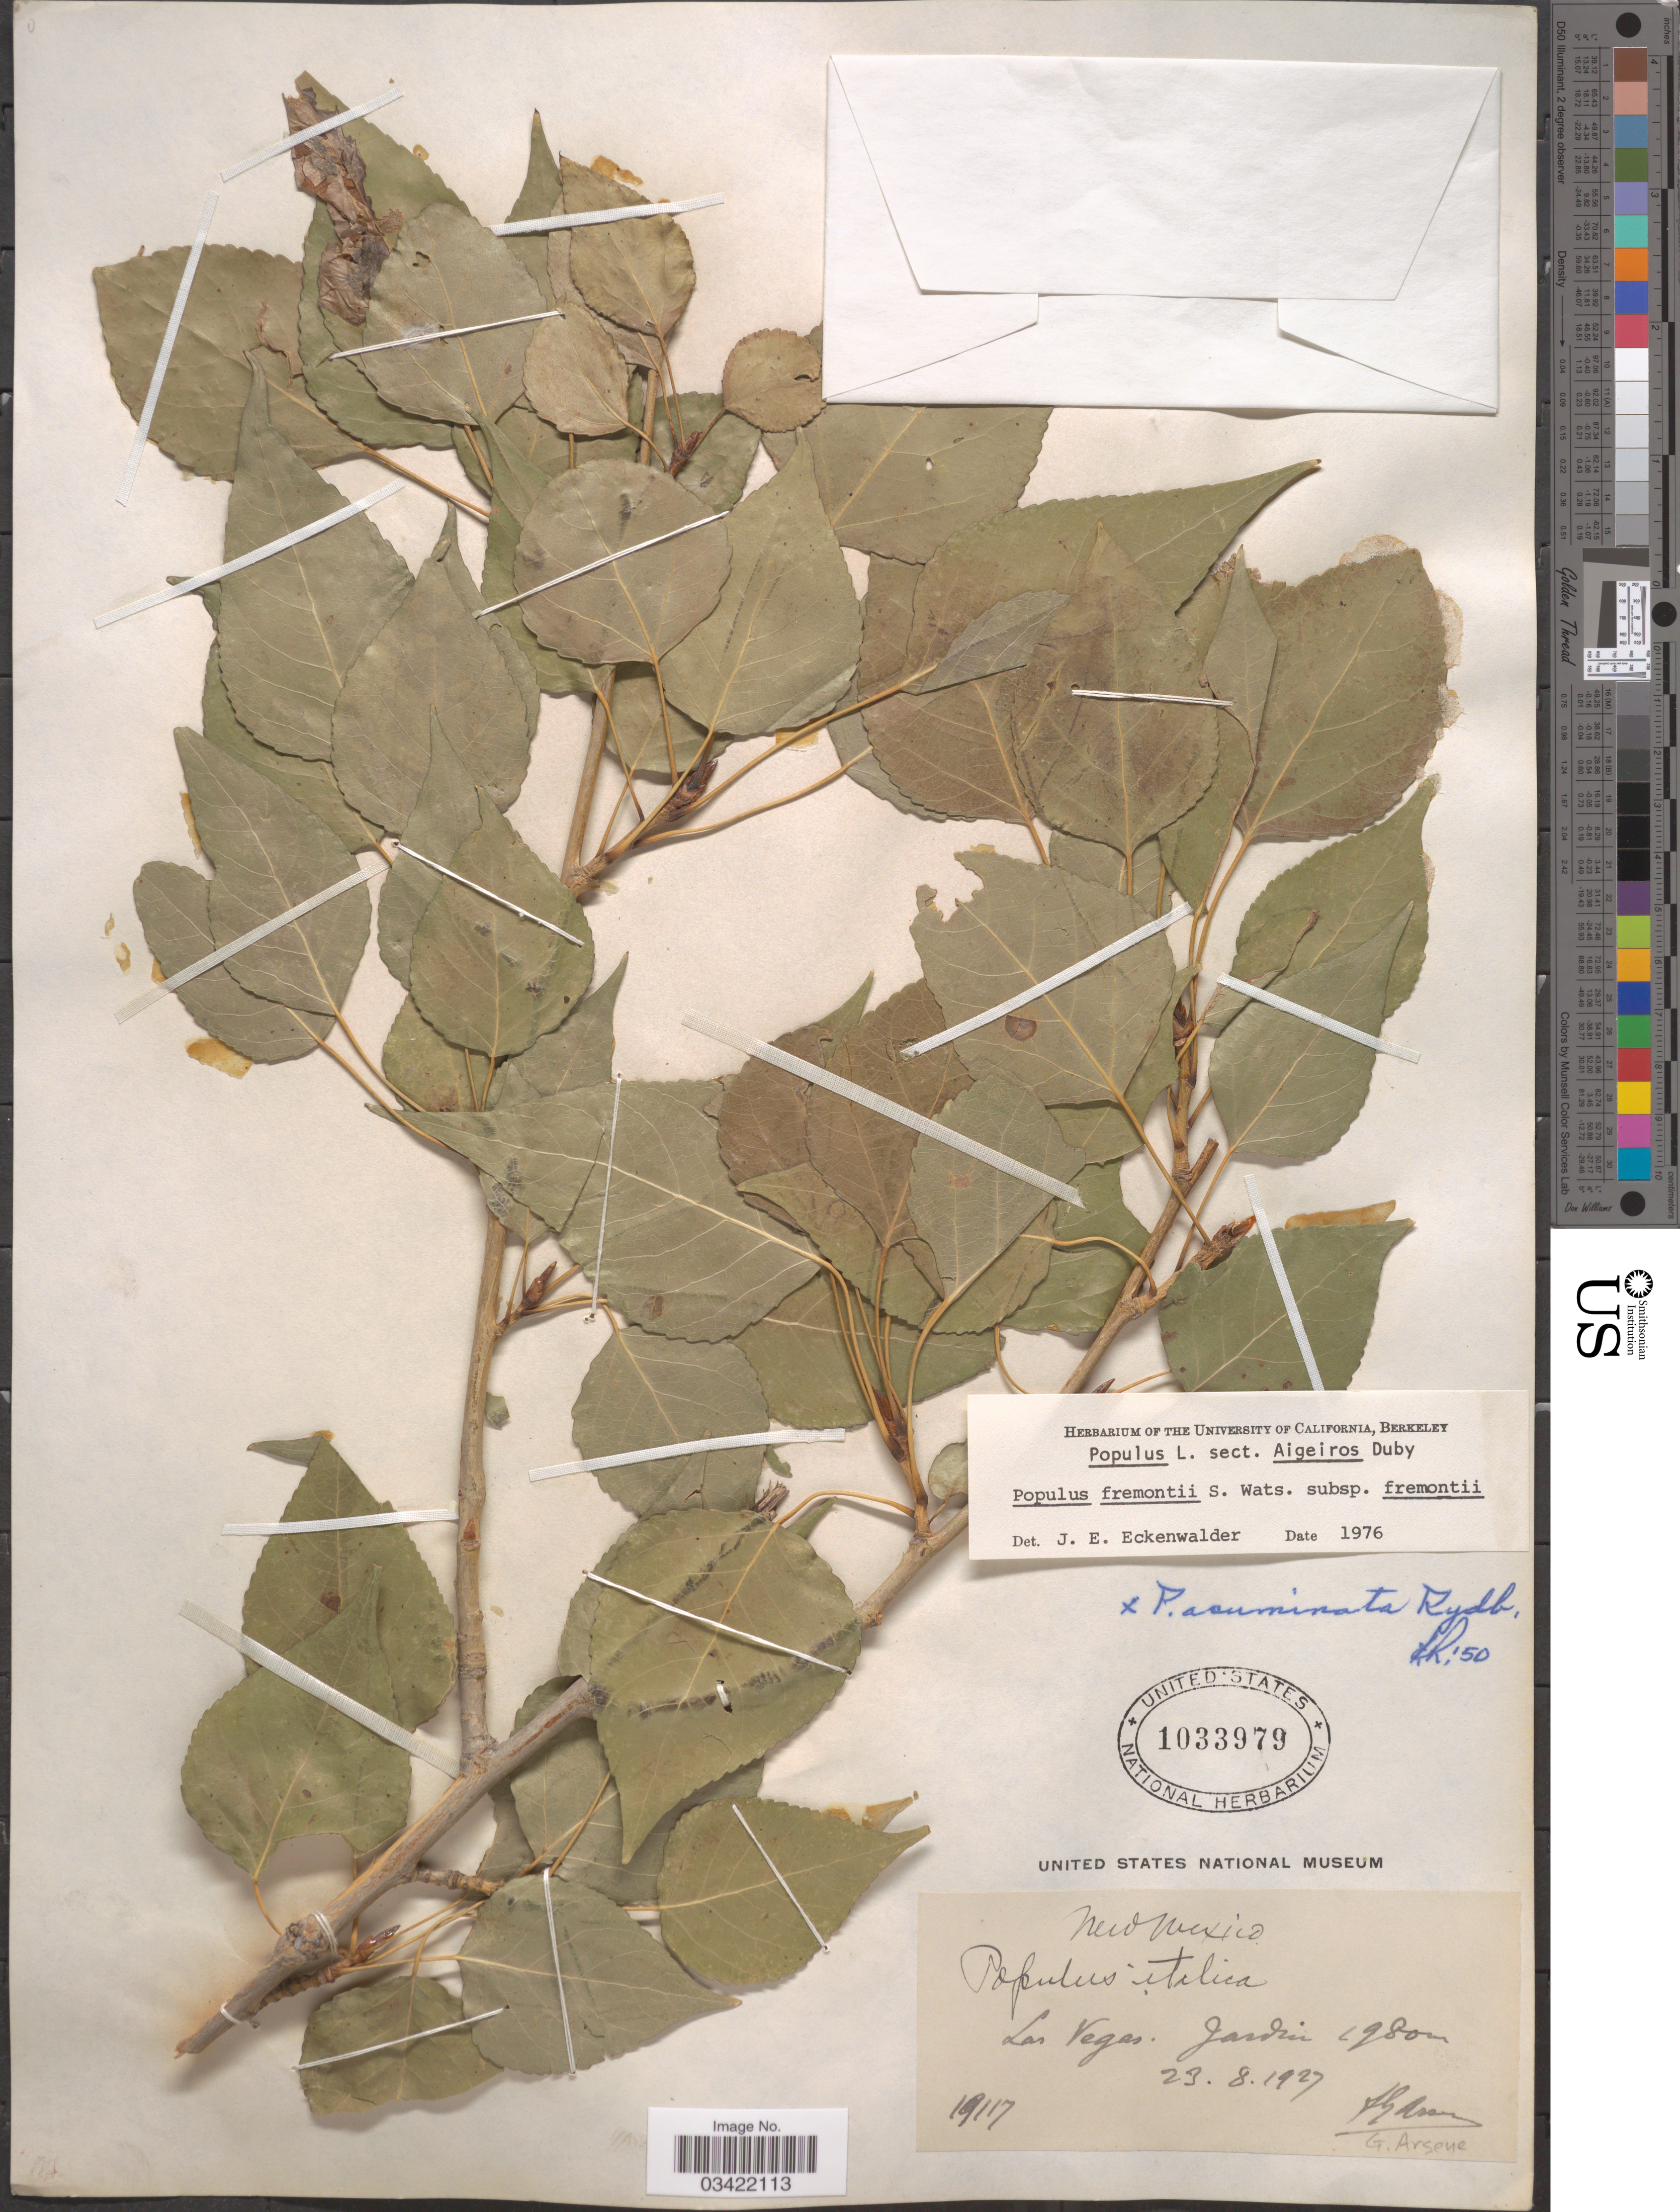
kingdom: Plantae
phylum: Tracheophyta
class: Magnoliopsida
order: Malpighiales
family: Salicaceae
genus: Populus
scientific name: Populus fremontii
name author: S. Watson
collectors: Bro. G. Arsène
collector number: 19117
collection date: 1927-08-23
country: United States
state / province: New Mexico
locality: Las Vegas. Jardin.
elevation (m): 1980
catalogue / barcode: US 1033979